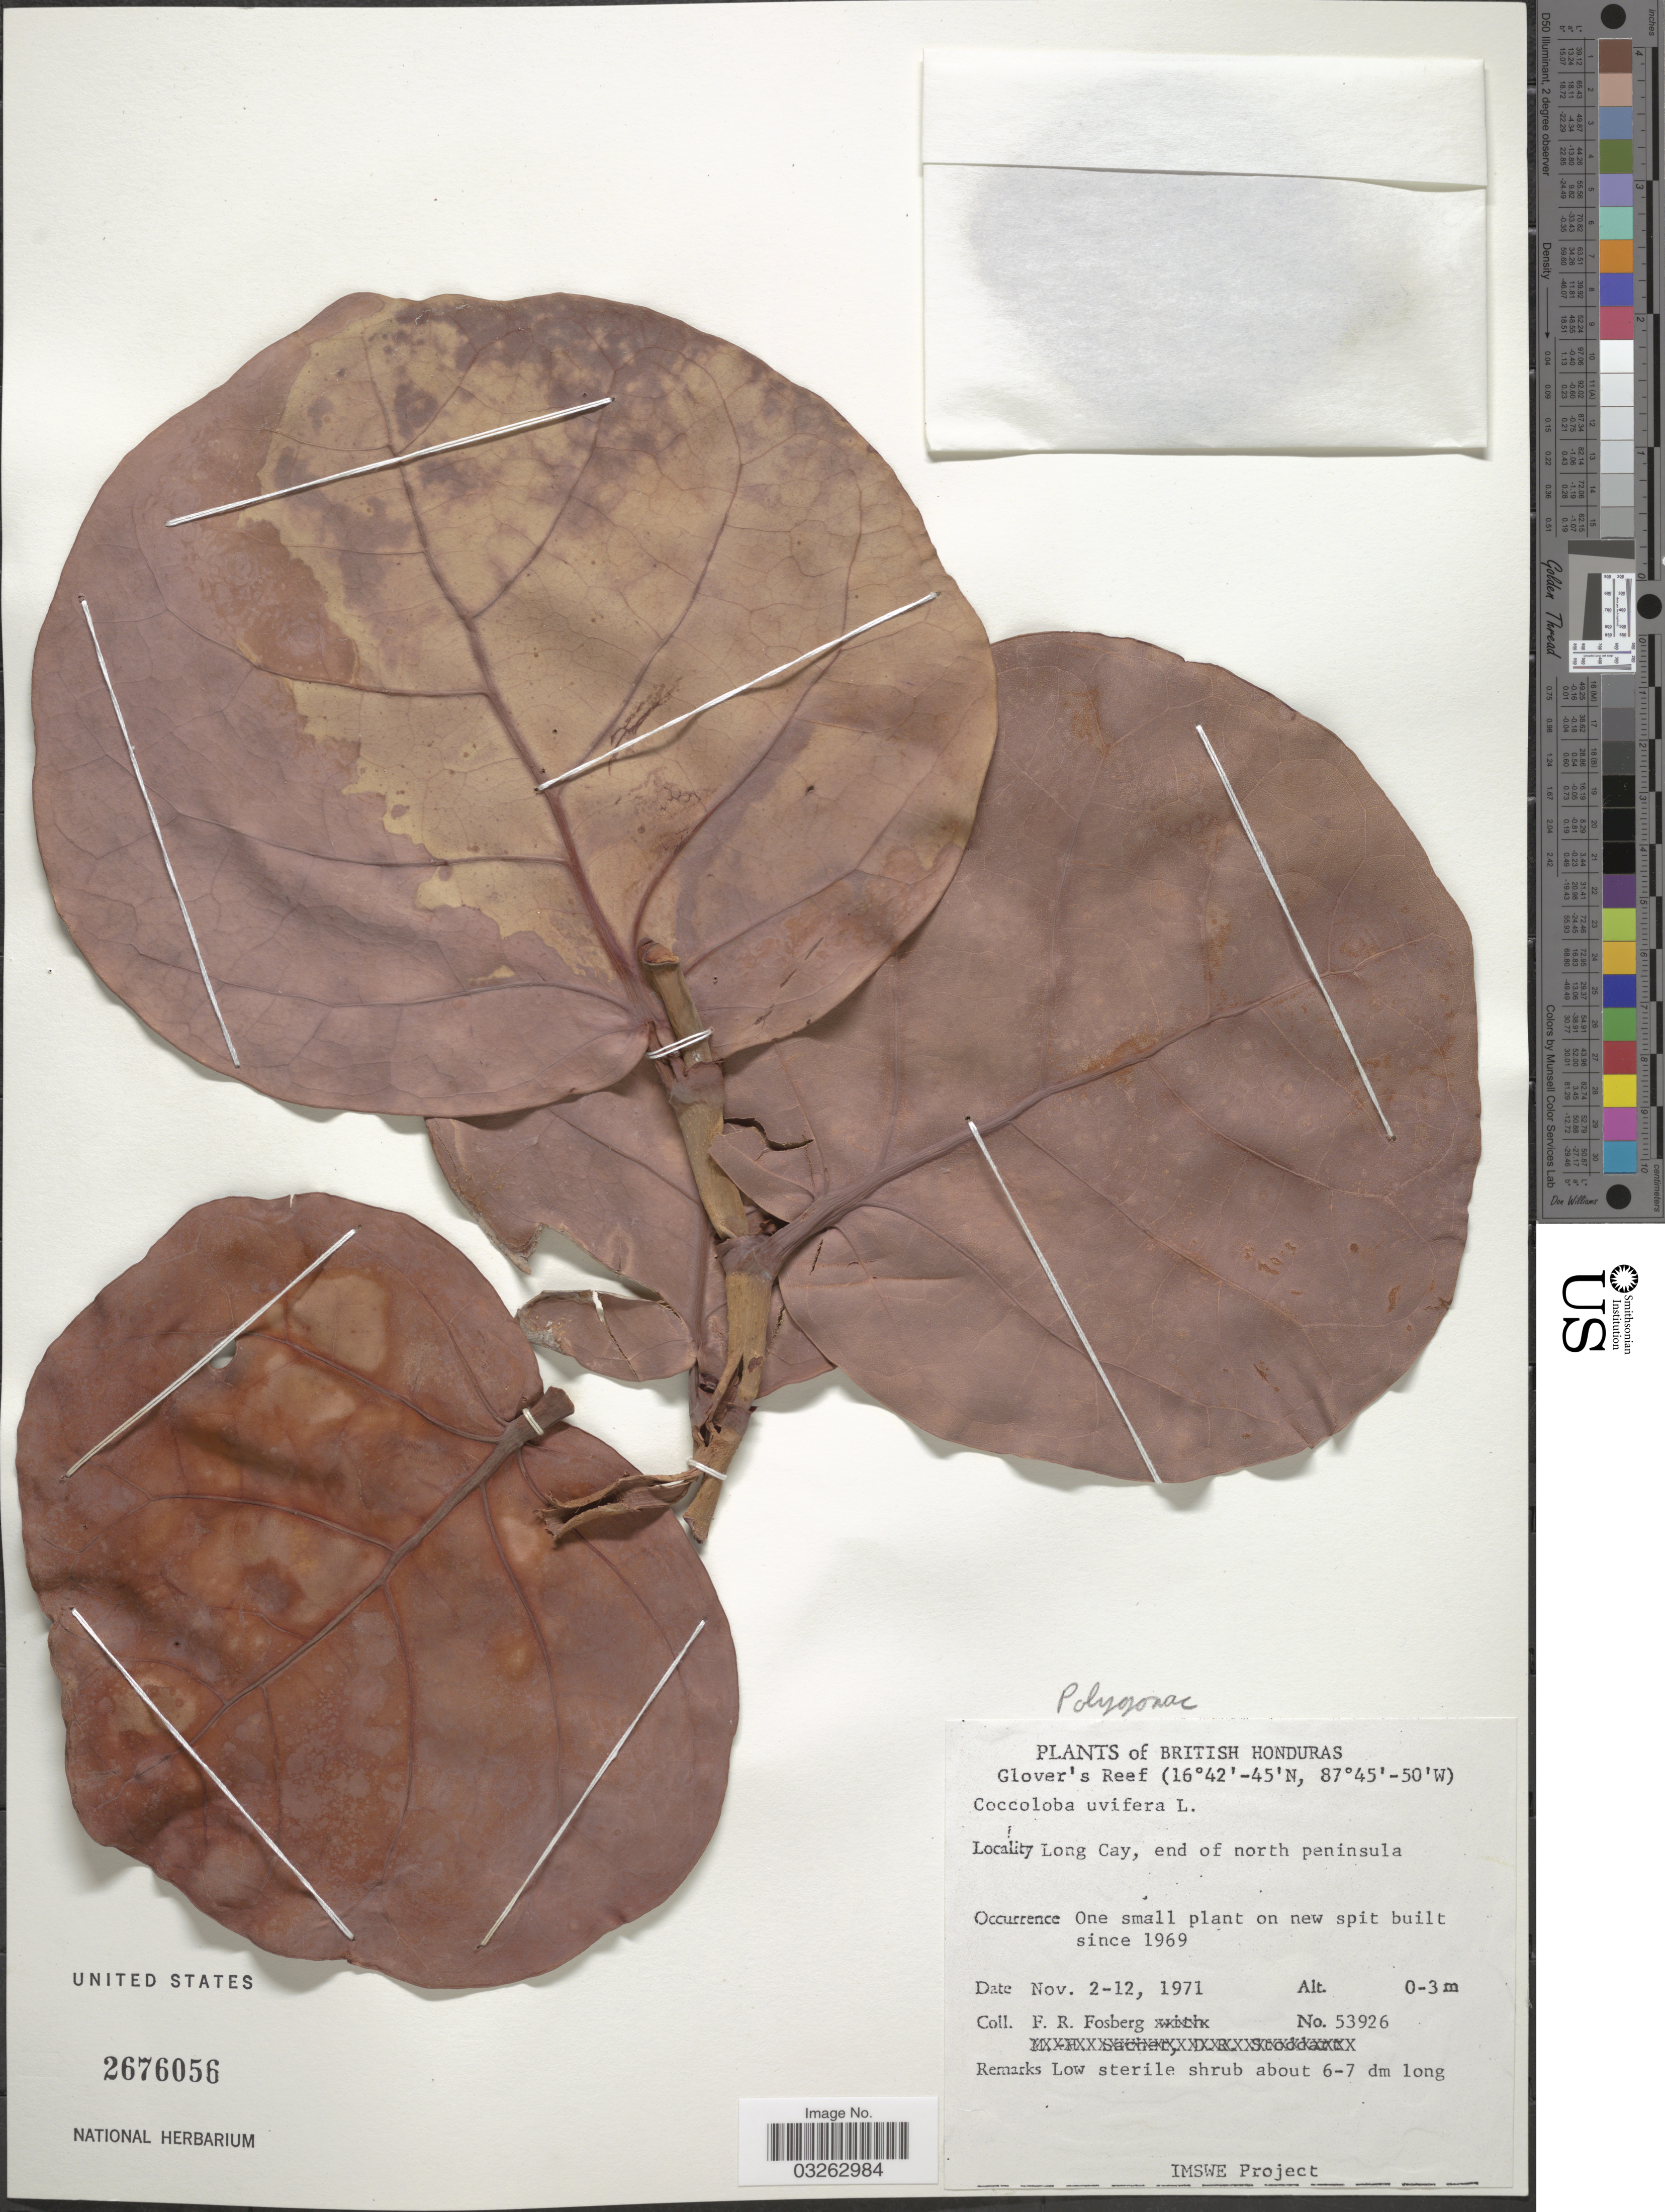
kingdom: Plantae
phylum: Tracheophyta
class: Magnoliopsida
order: Caryophyllales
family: Polygonaceae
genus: Coccoloba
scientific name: Coccoloba uvifera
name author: L.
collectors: F. R. Fosberg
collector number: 53926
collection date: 1971-11-02/1971-11-12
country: Belize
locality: British Honduras. Glover's Reef. Long Cay, end of north peninsula.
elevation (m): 0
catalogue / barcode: US 2676056